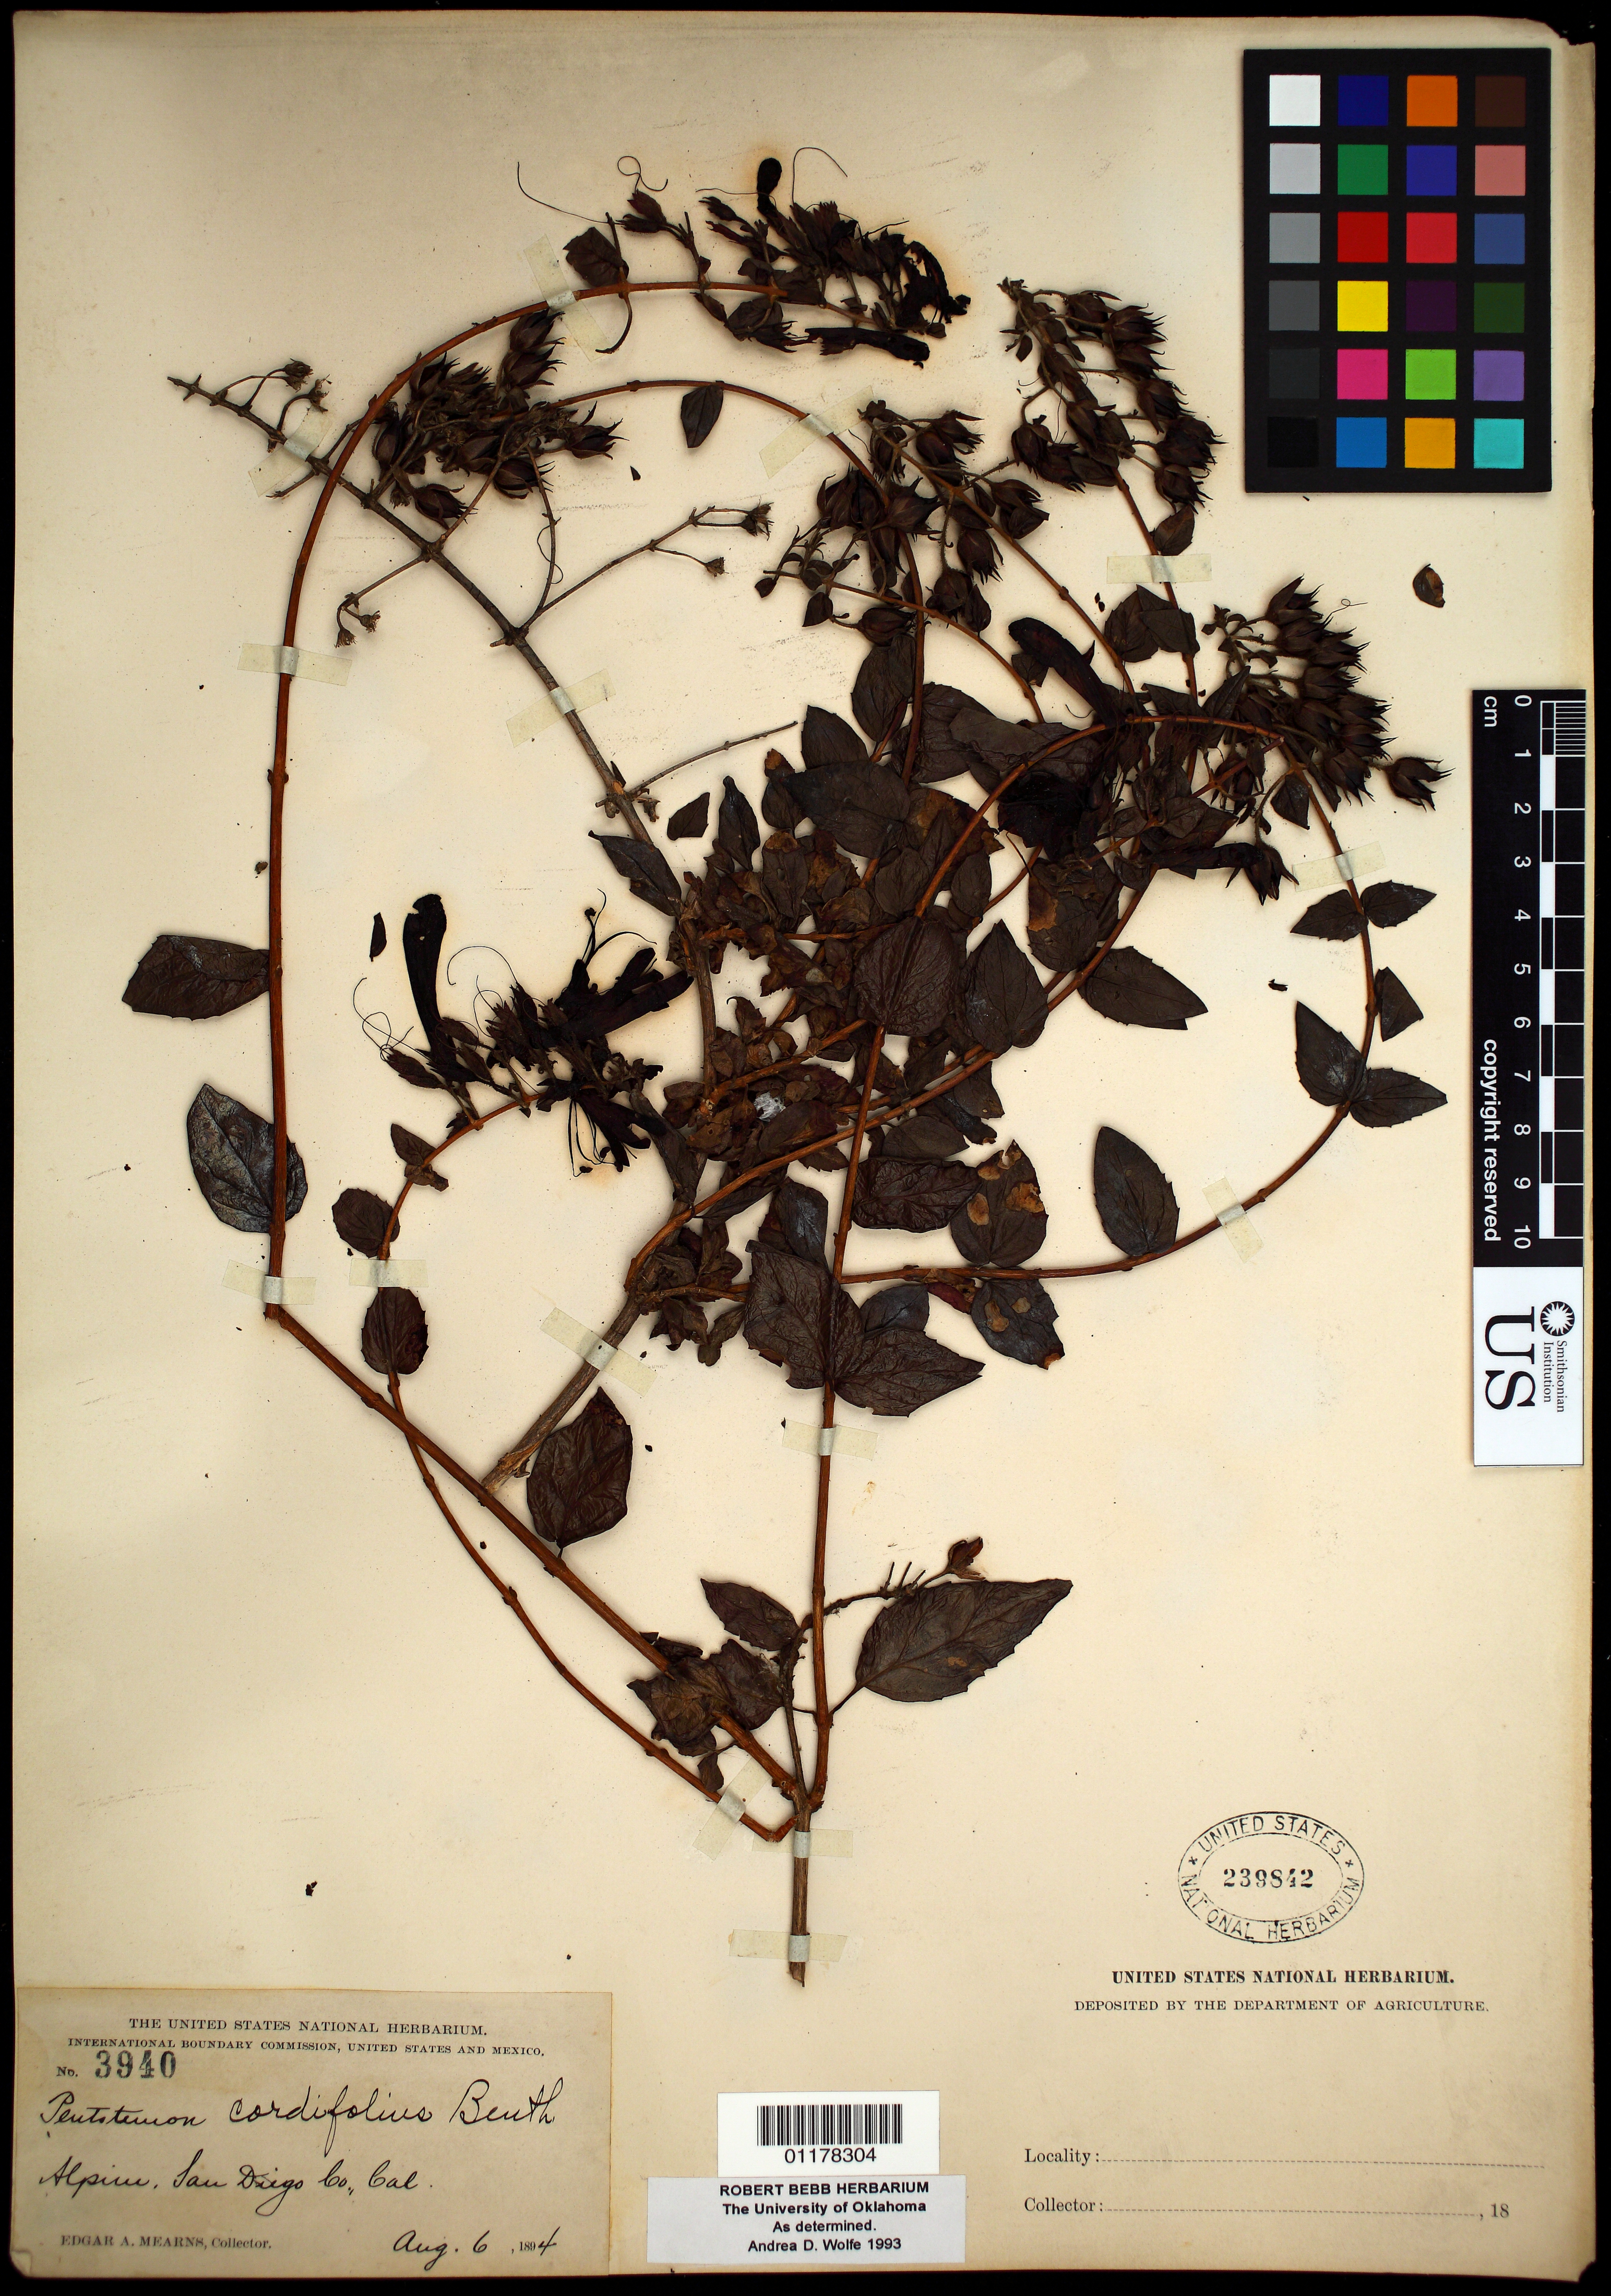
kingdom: Plantae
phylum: Tracheophyta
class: Magnoliopsida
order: Lamiales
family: Plantaginaceae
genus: Penstemon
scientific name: Penstemon cordifolius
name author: Benth.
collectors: E. A. Mearns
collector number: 3940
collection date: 1894-08-06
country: United States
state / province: California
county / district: San Diego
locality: Alpine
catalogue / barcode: US 239842